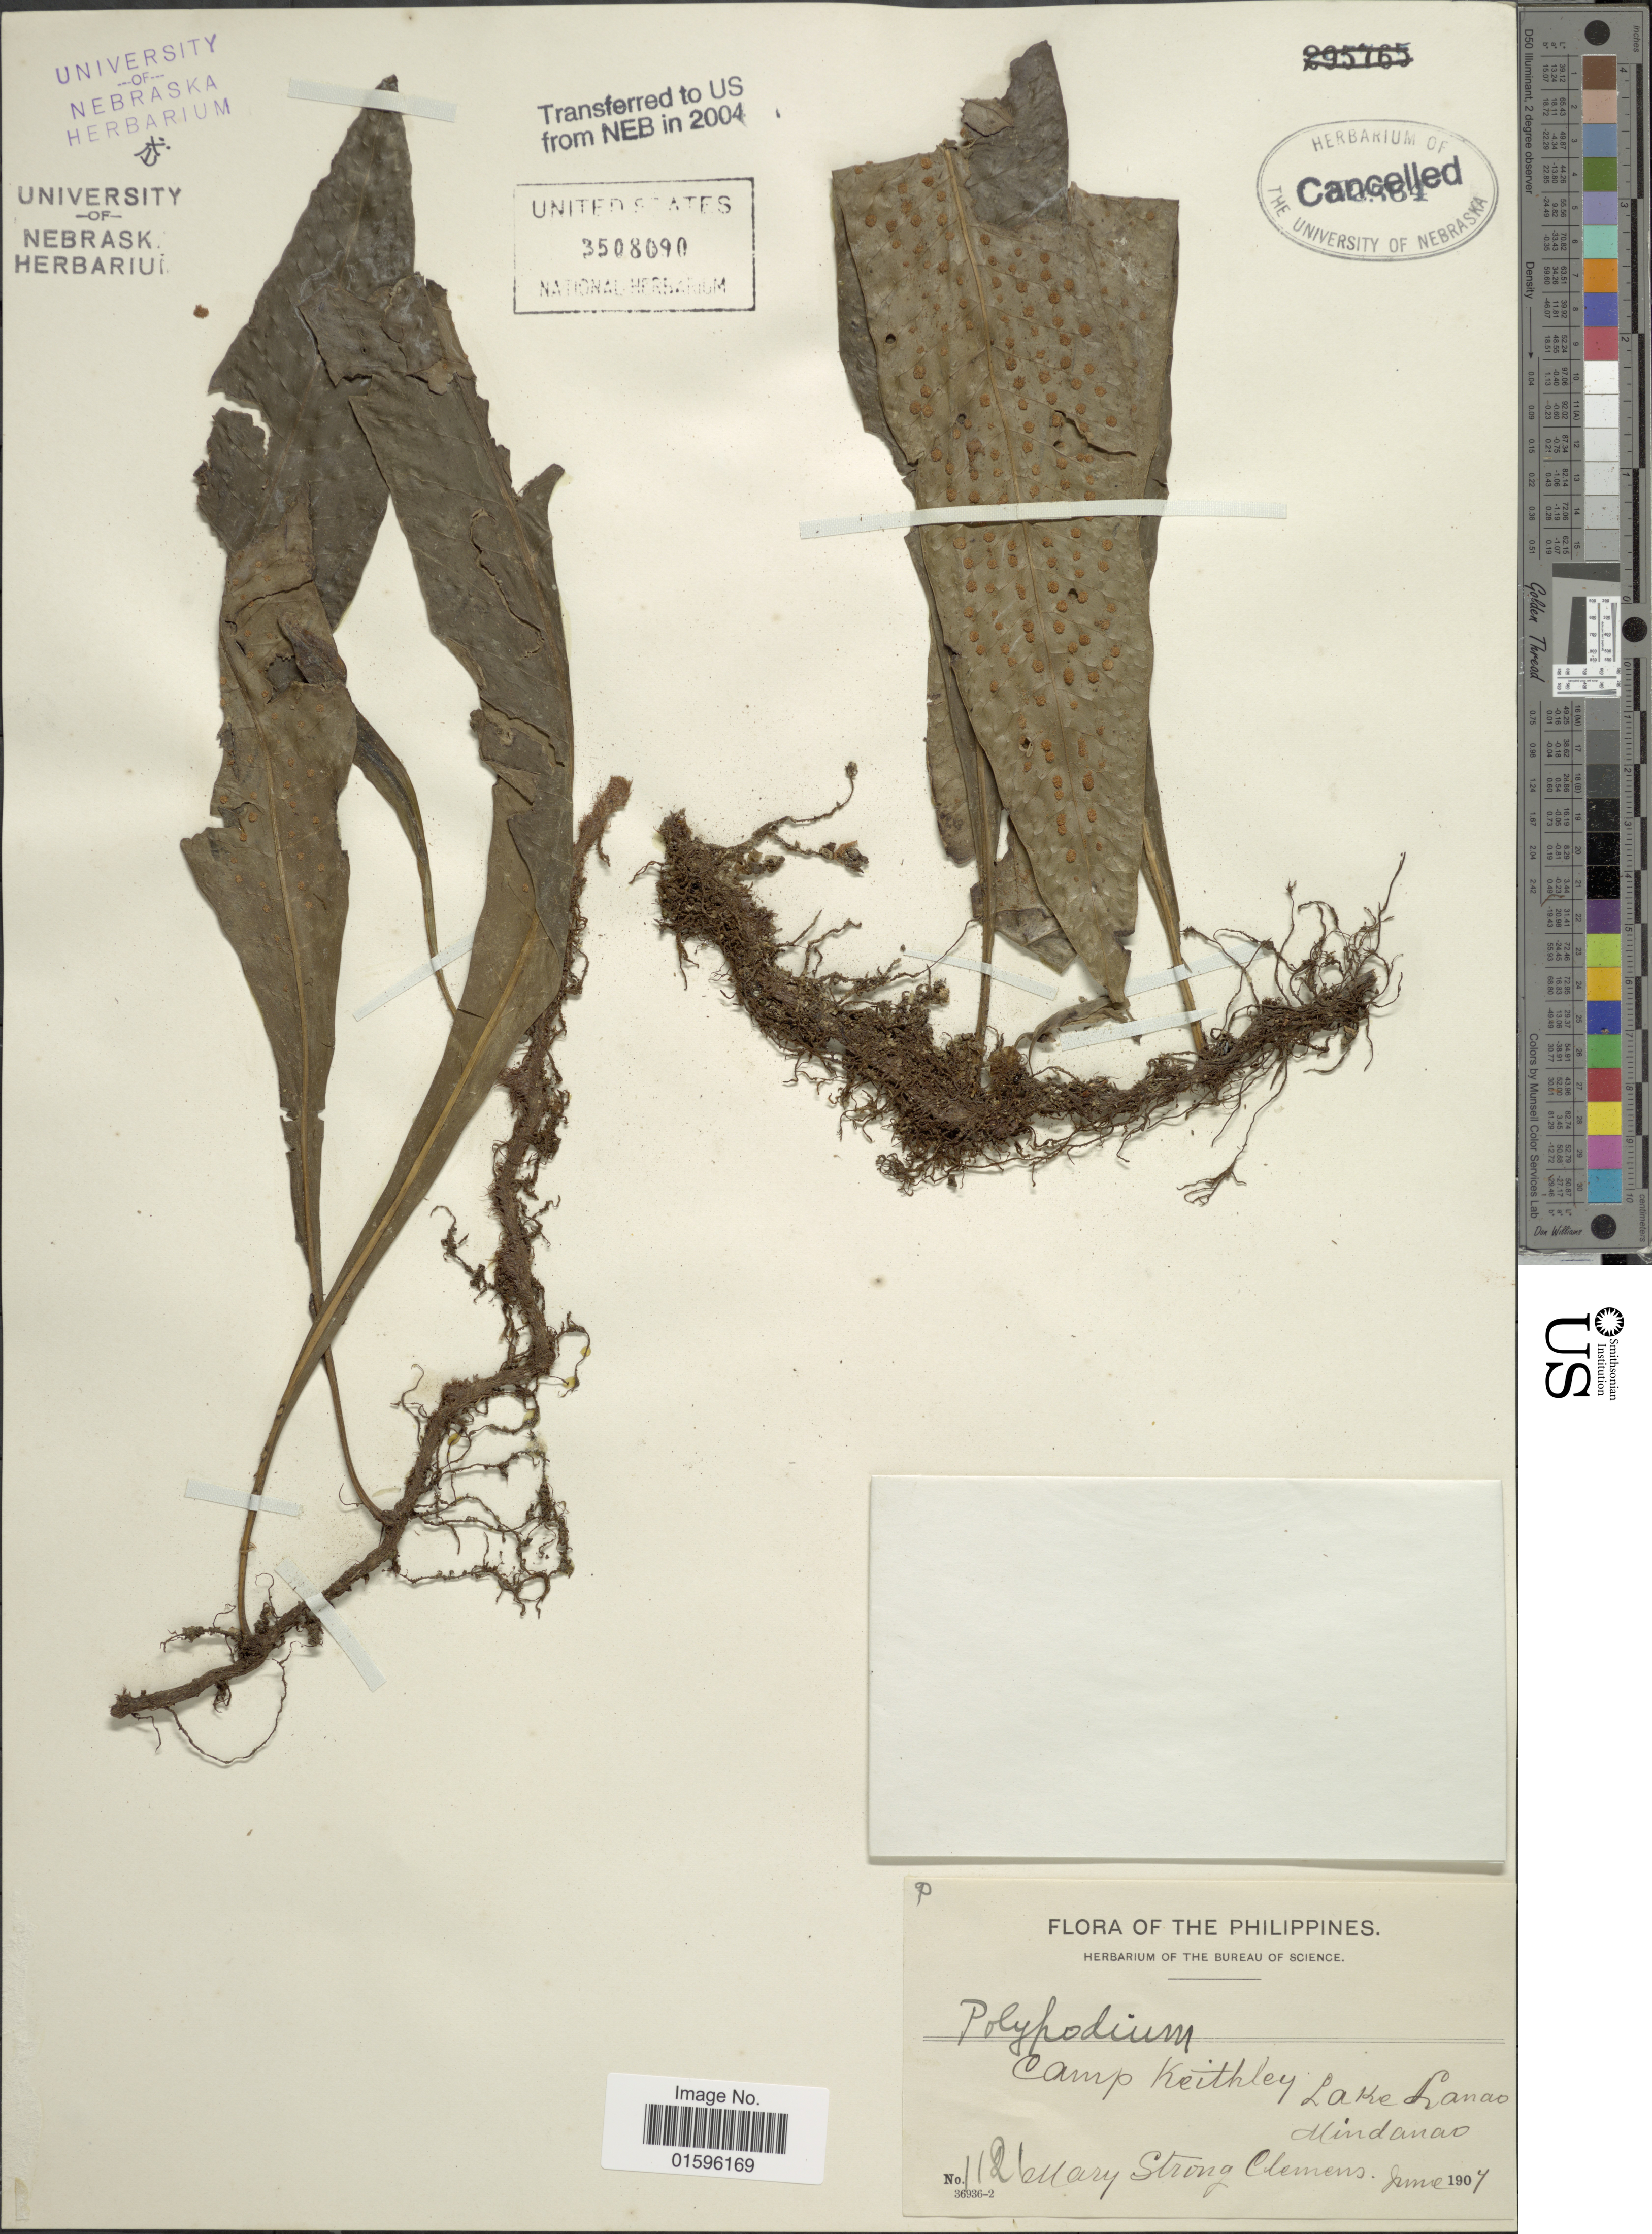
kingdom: Plantae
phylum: Tracheophyta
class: Polypodiopsida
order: Polypodiales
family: Polypodiaceae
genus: Polypodium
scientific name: Polypodium sp.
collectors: M. S. Clemens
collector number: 1121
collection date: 1907-06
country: Philippines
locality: Camp Keithley, Lake Lanao, Mindanao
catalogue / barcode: US 3508090